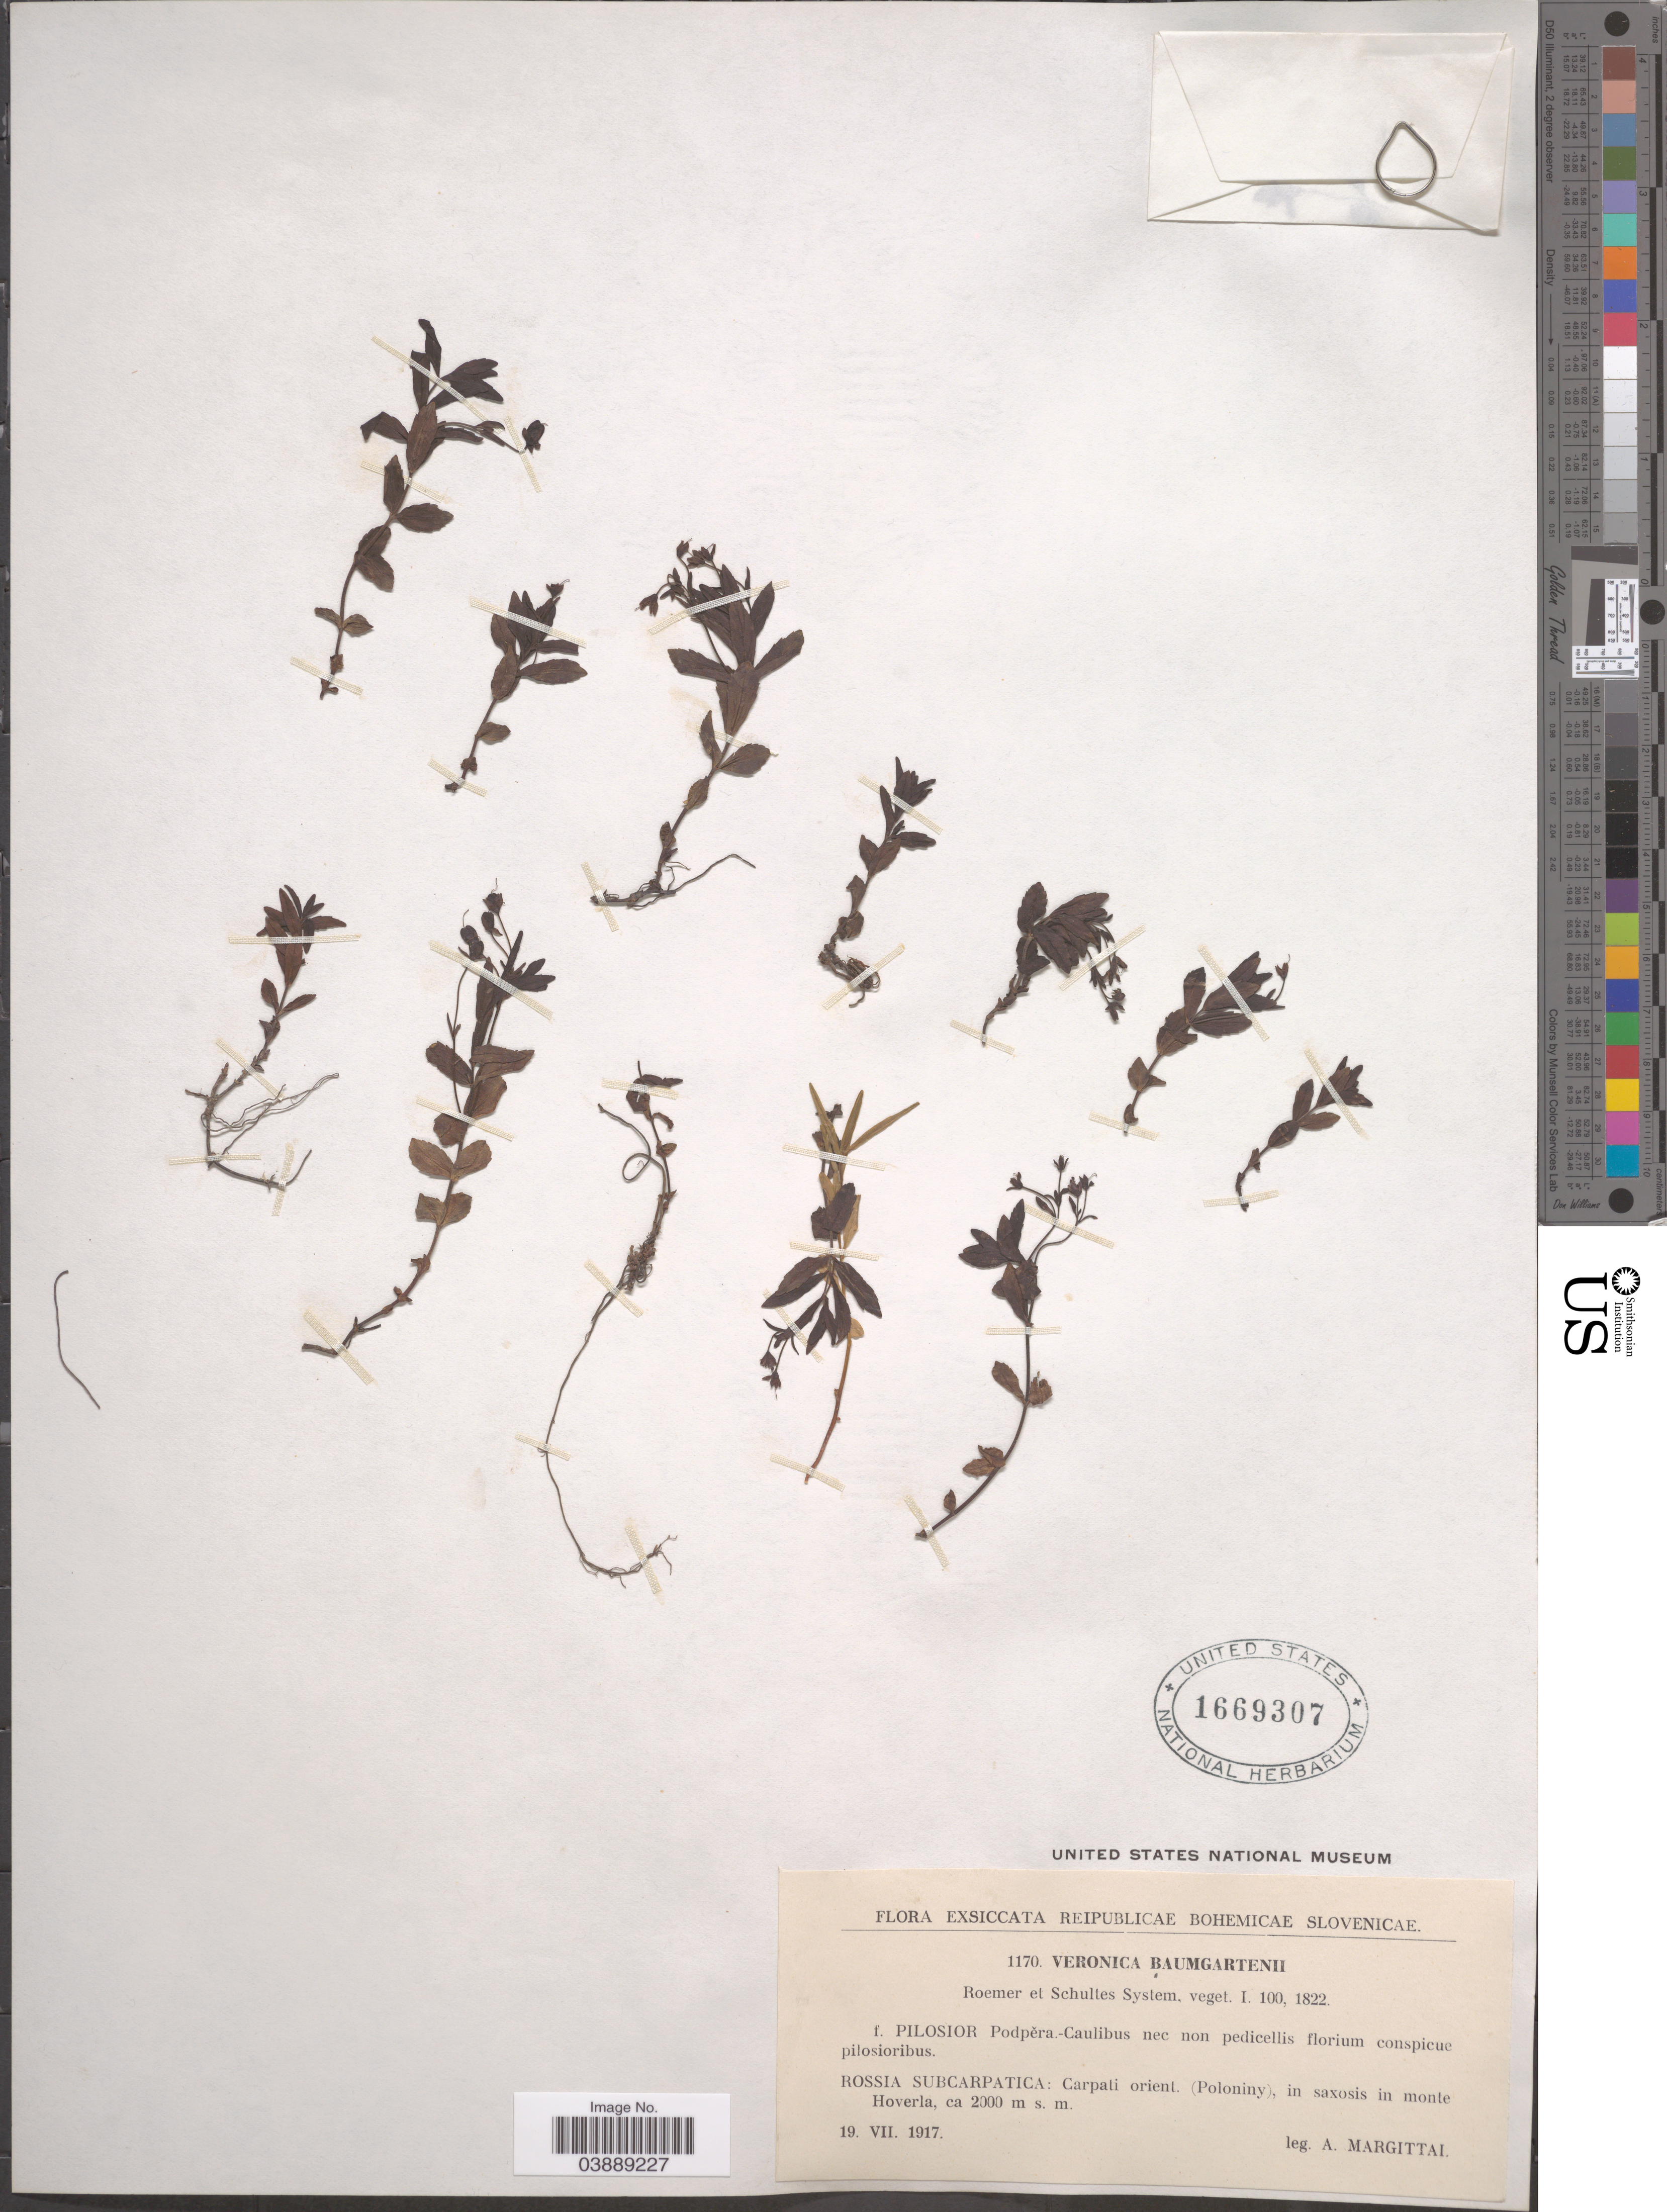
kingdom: Plantae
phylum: Tracheophyta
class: Magnoliopsida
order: Lamiales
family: Plantaginaceae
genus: Veronica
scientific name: Veronica baumgartenii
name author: Roem. & Schult.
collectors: A. Margittal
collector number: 1170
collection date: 1917-07-19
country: Slovakia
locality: Reipublicae Bohemicae Slovenicae. Rossia Subcarpatica: Carpati orient. (Poloniny), in saxosis in monte Hoverla.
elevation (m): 2000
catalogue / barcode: US 1669307